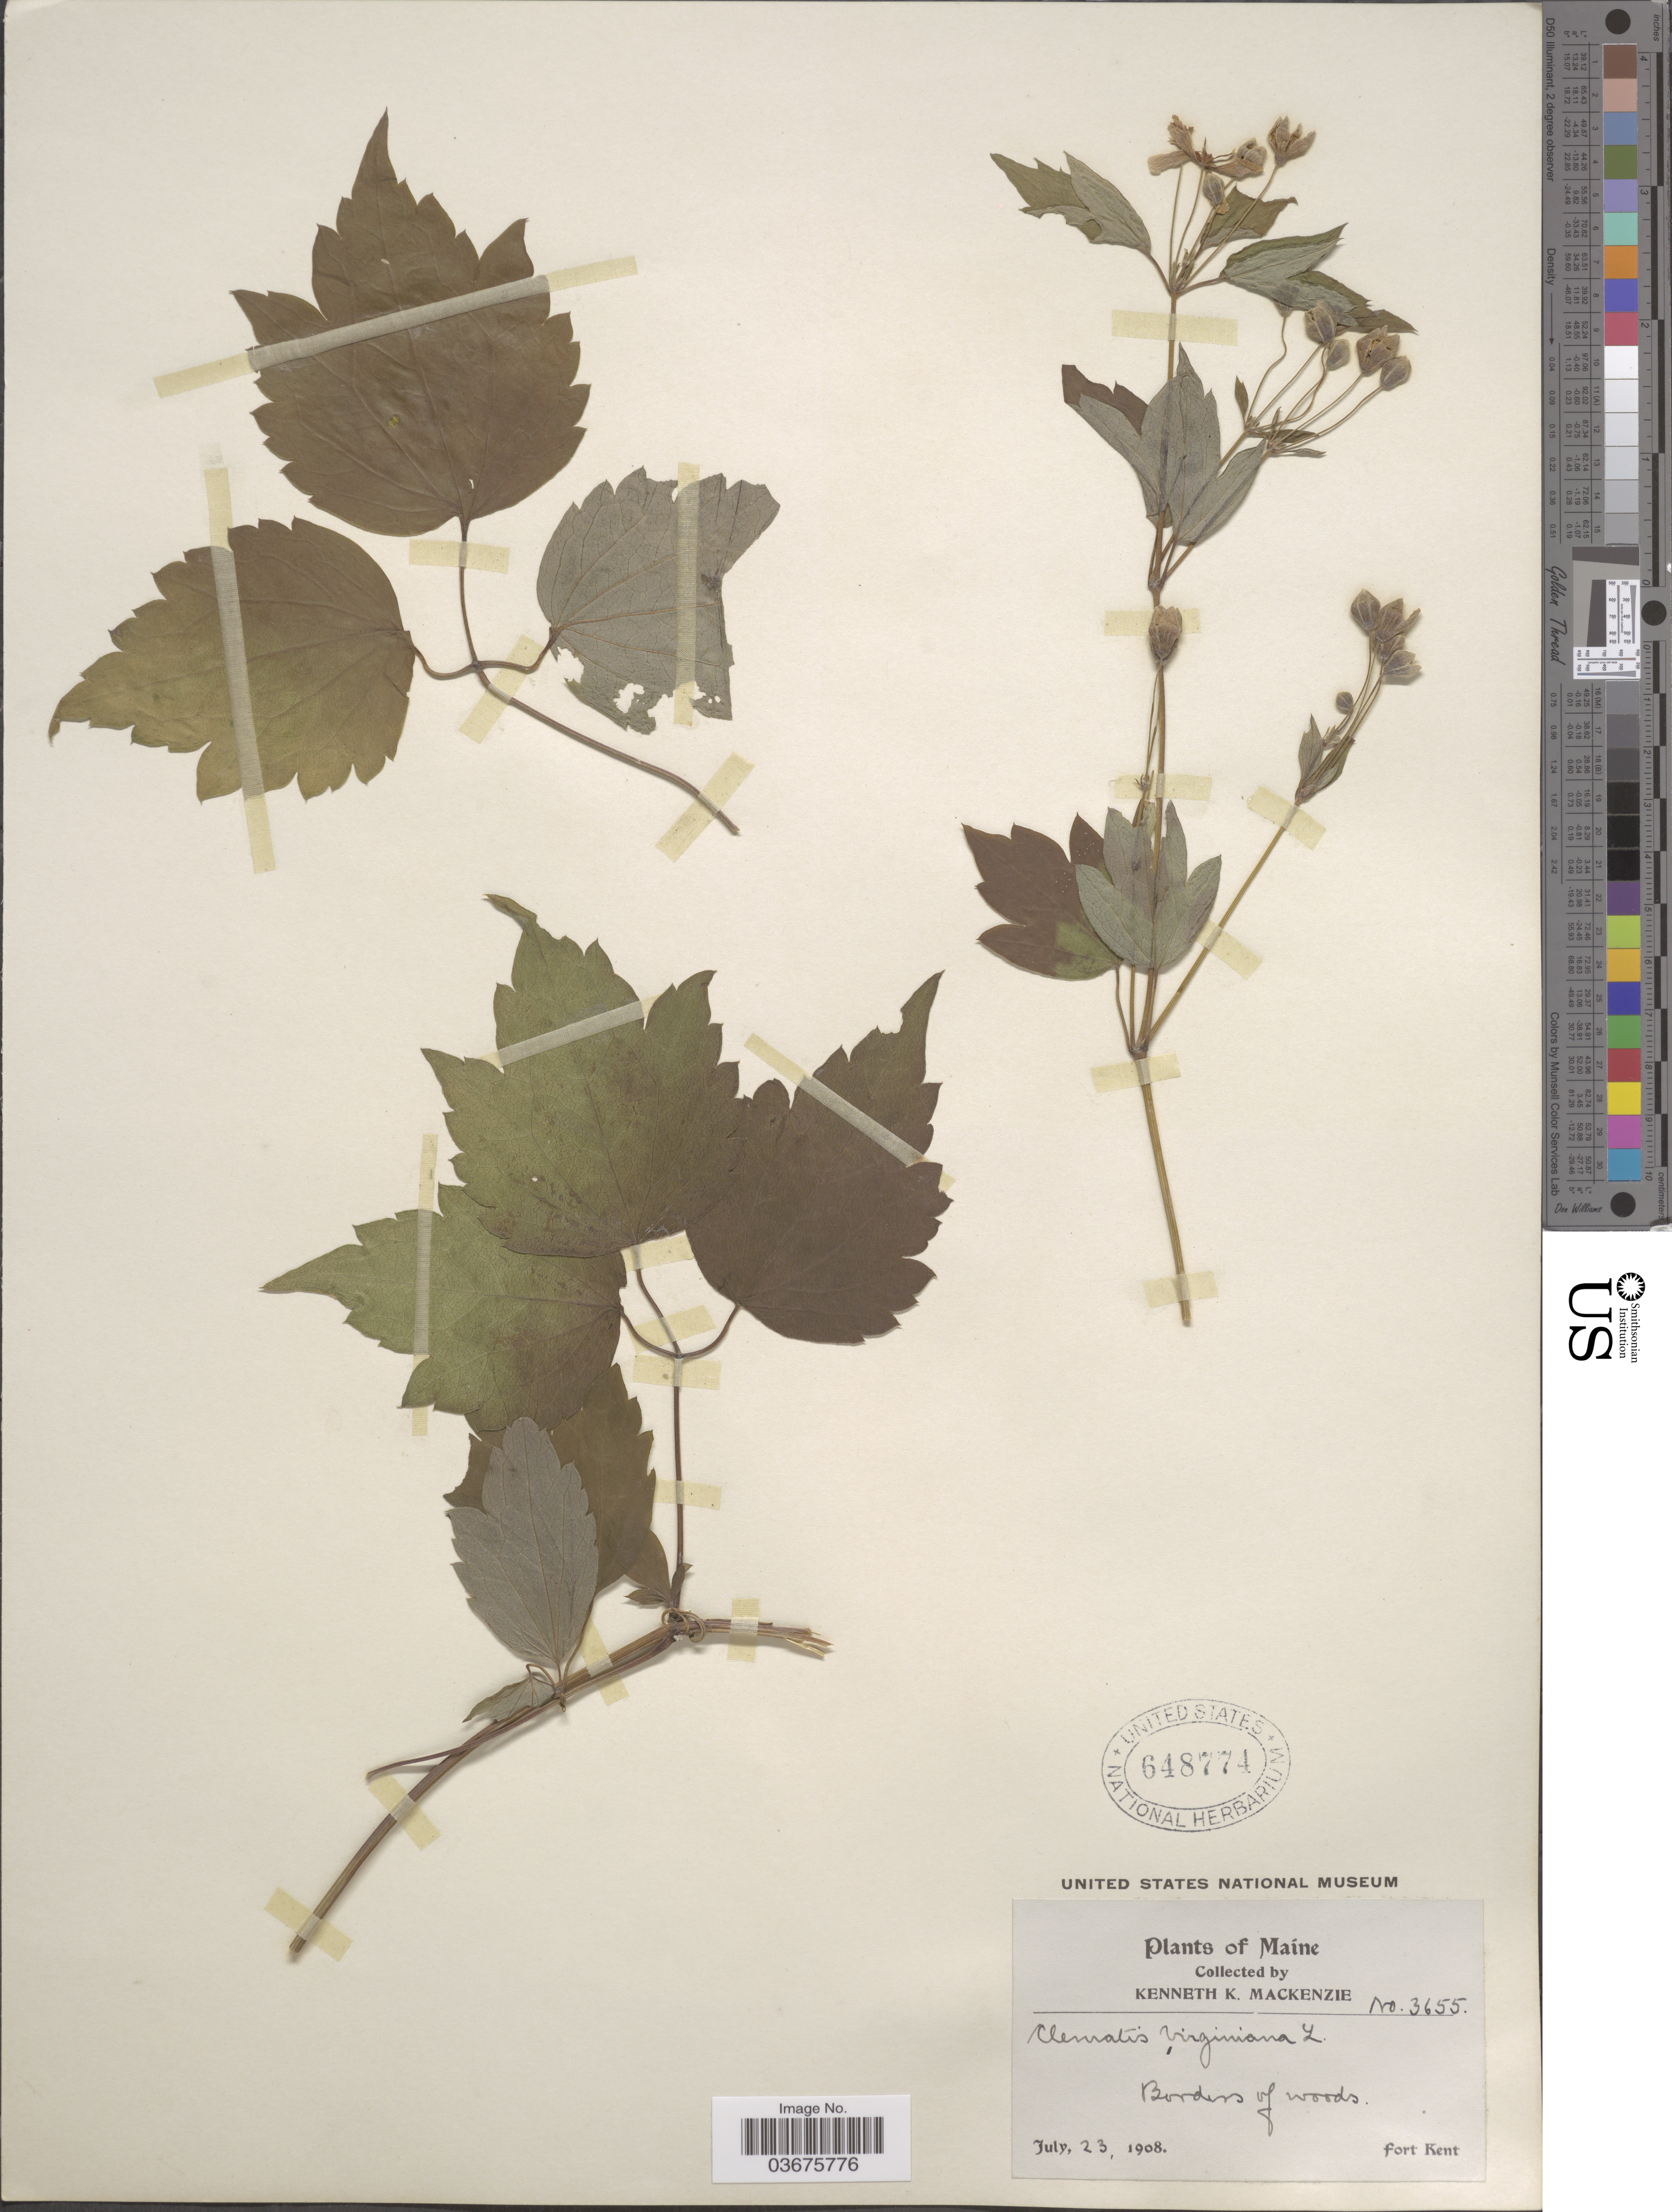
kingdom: Plantae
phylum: Tracheophyta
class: Magnoliopsida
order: Ranunculales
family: Ranunculaceae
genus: Clematis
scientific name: Clematis virginiana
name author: L.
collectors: K. K. Mackenzie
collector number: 3655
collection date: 1908-07-23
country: United States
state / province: Maine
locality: Borders of woods. fort Kent.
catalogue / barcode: US 648774